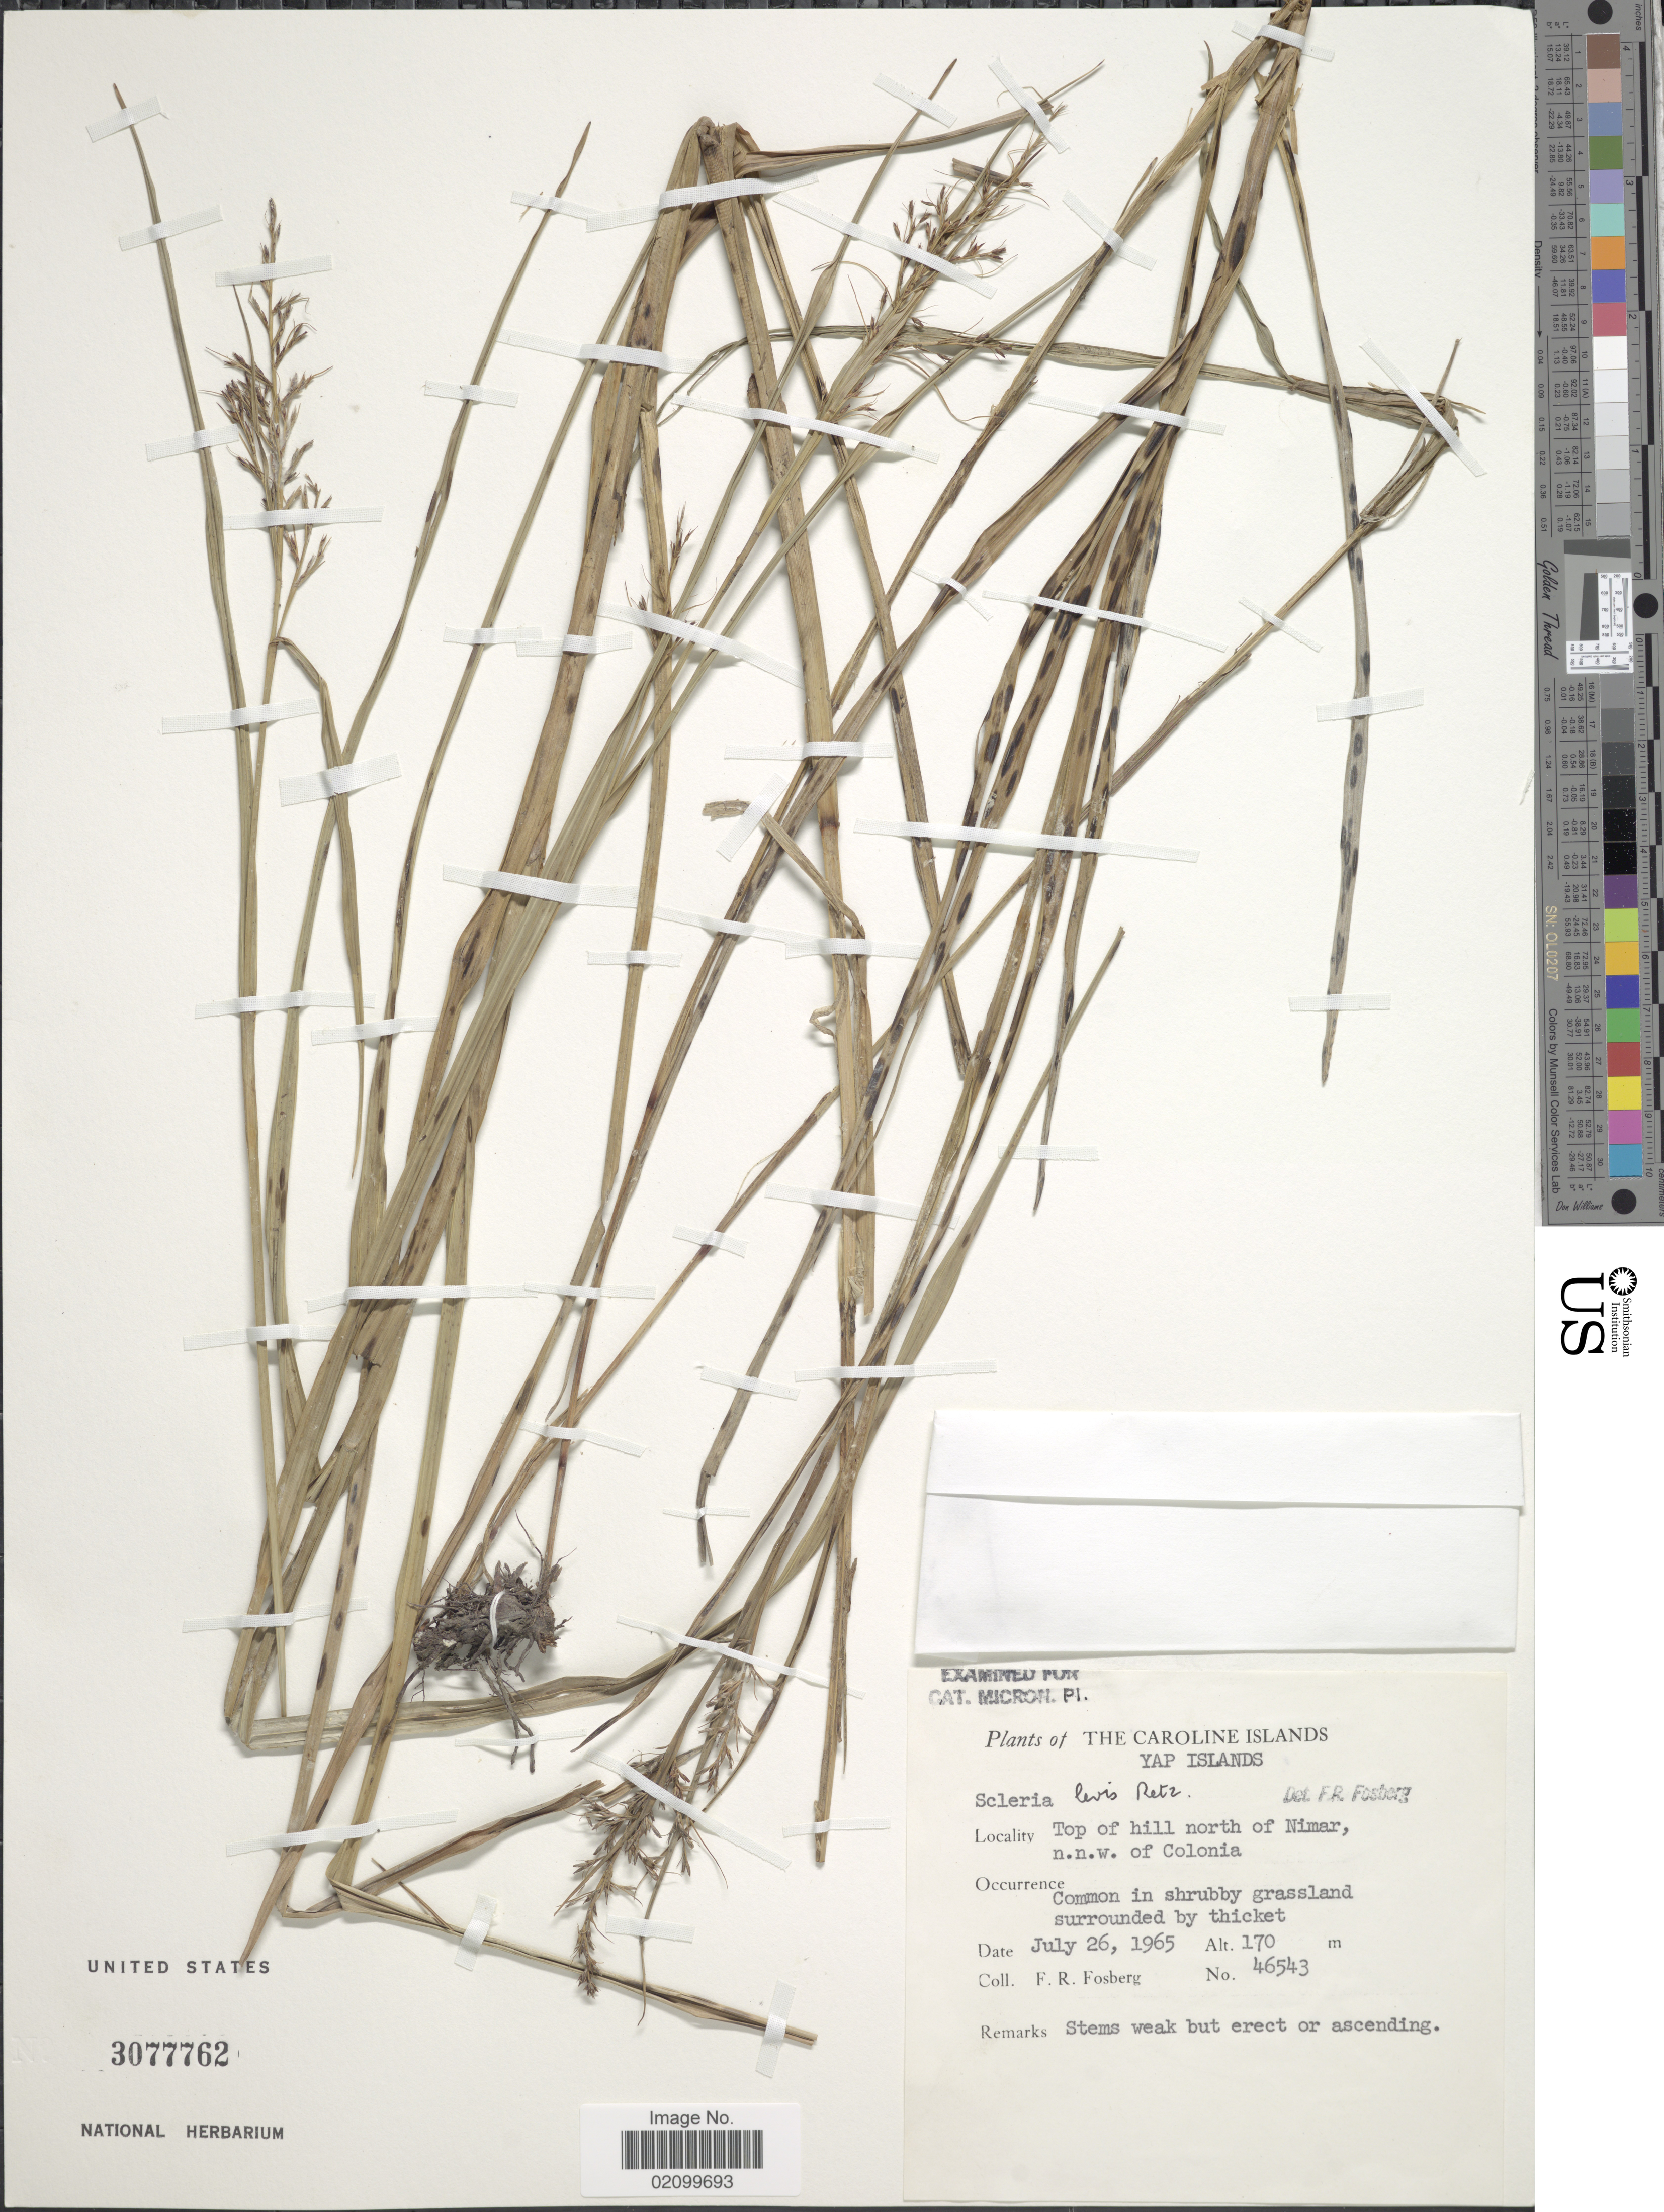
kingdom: Plantae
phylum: Tracheophyta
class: Liliopsida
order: Poales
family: Cyperaceae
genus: Scleria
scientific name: Scleria levis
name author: Retz.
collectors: F. R. Fosberg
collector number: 46543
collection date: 1965-07-26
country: Micronesia, Federated States of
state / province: Yap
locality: Caroline Islands, Yap Islands. Top of hill north of Nimar, n.n.w. of Colonia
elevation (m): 170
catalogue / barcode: US 3077762